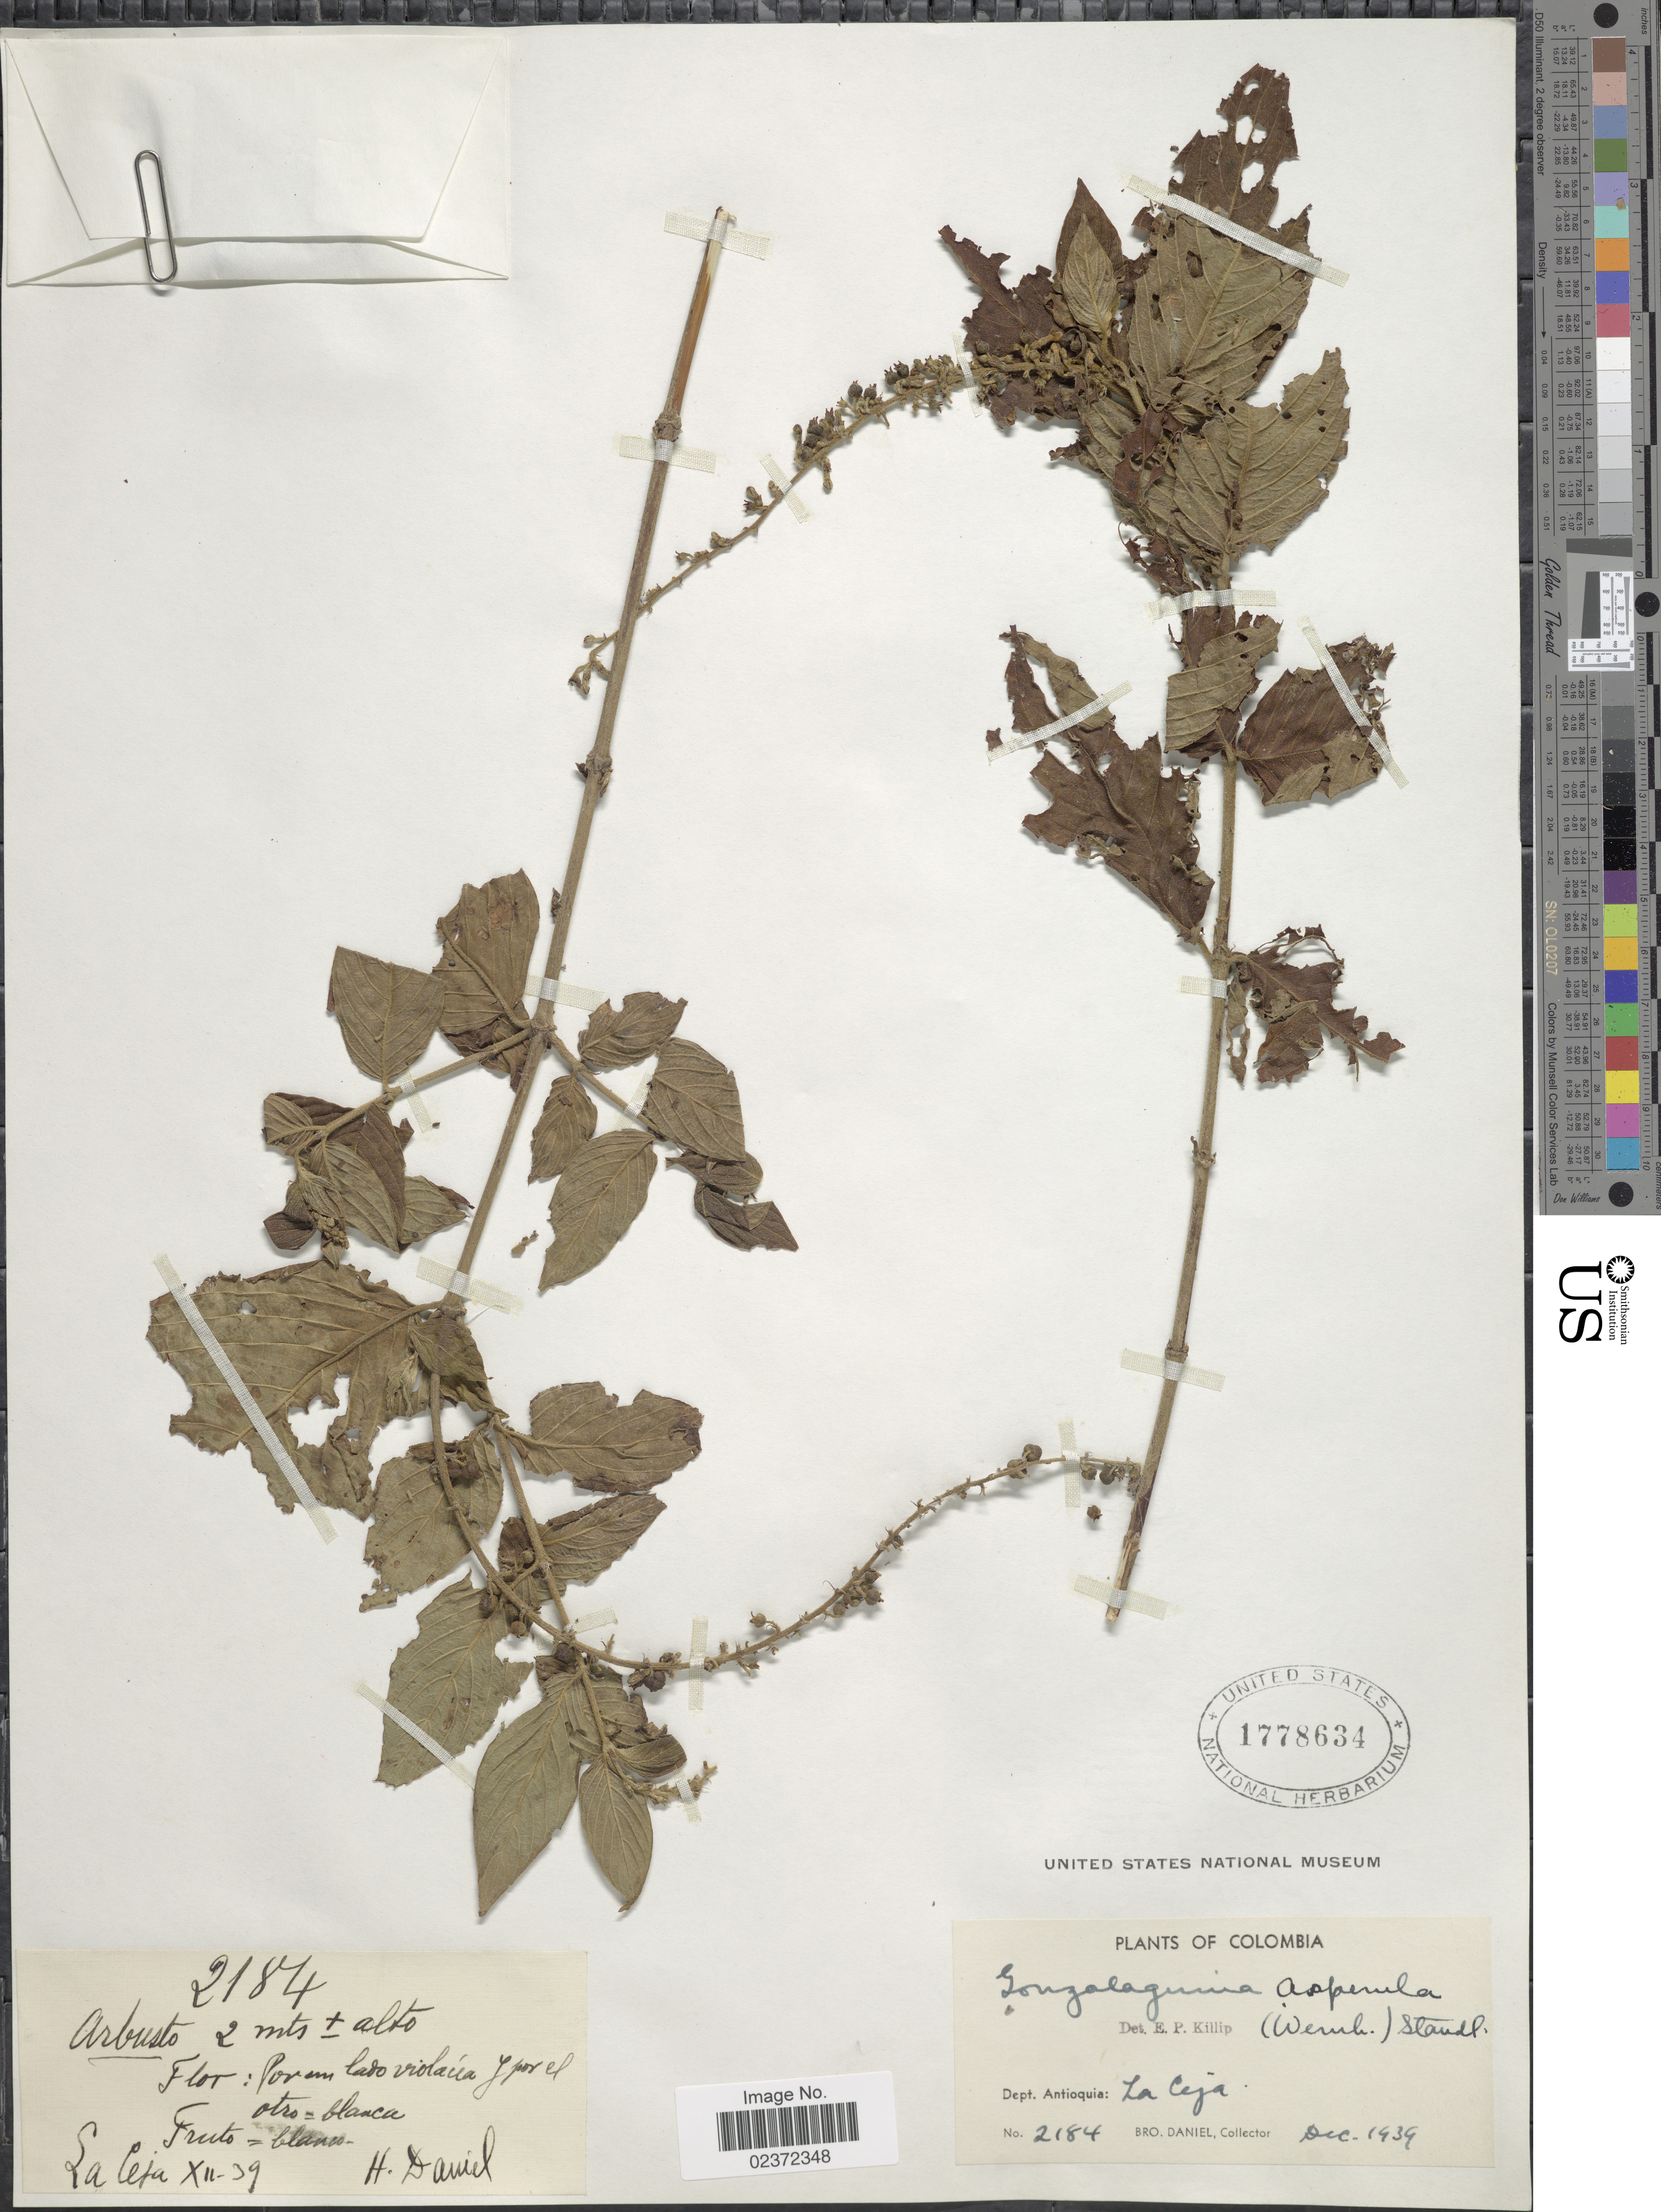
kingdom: Plantae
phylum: Tracheophyta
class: Magnoliopsida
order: Gentianales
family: Rubiaceae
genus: Gonzalagunia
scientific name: Gonzalagunia asperula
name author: (Wernham) Standl.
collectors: Bro. Daniel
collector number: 2184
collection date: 1939-12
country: Colombia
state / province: Antioquia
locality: La Ceja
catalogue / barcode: US 1778634